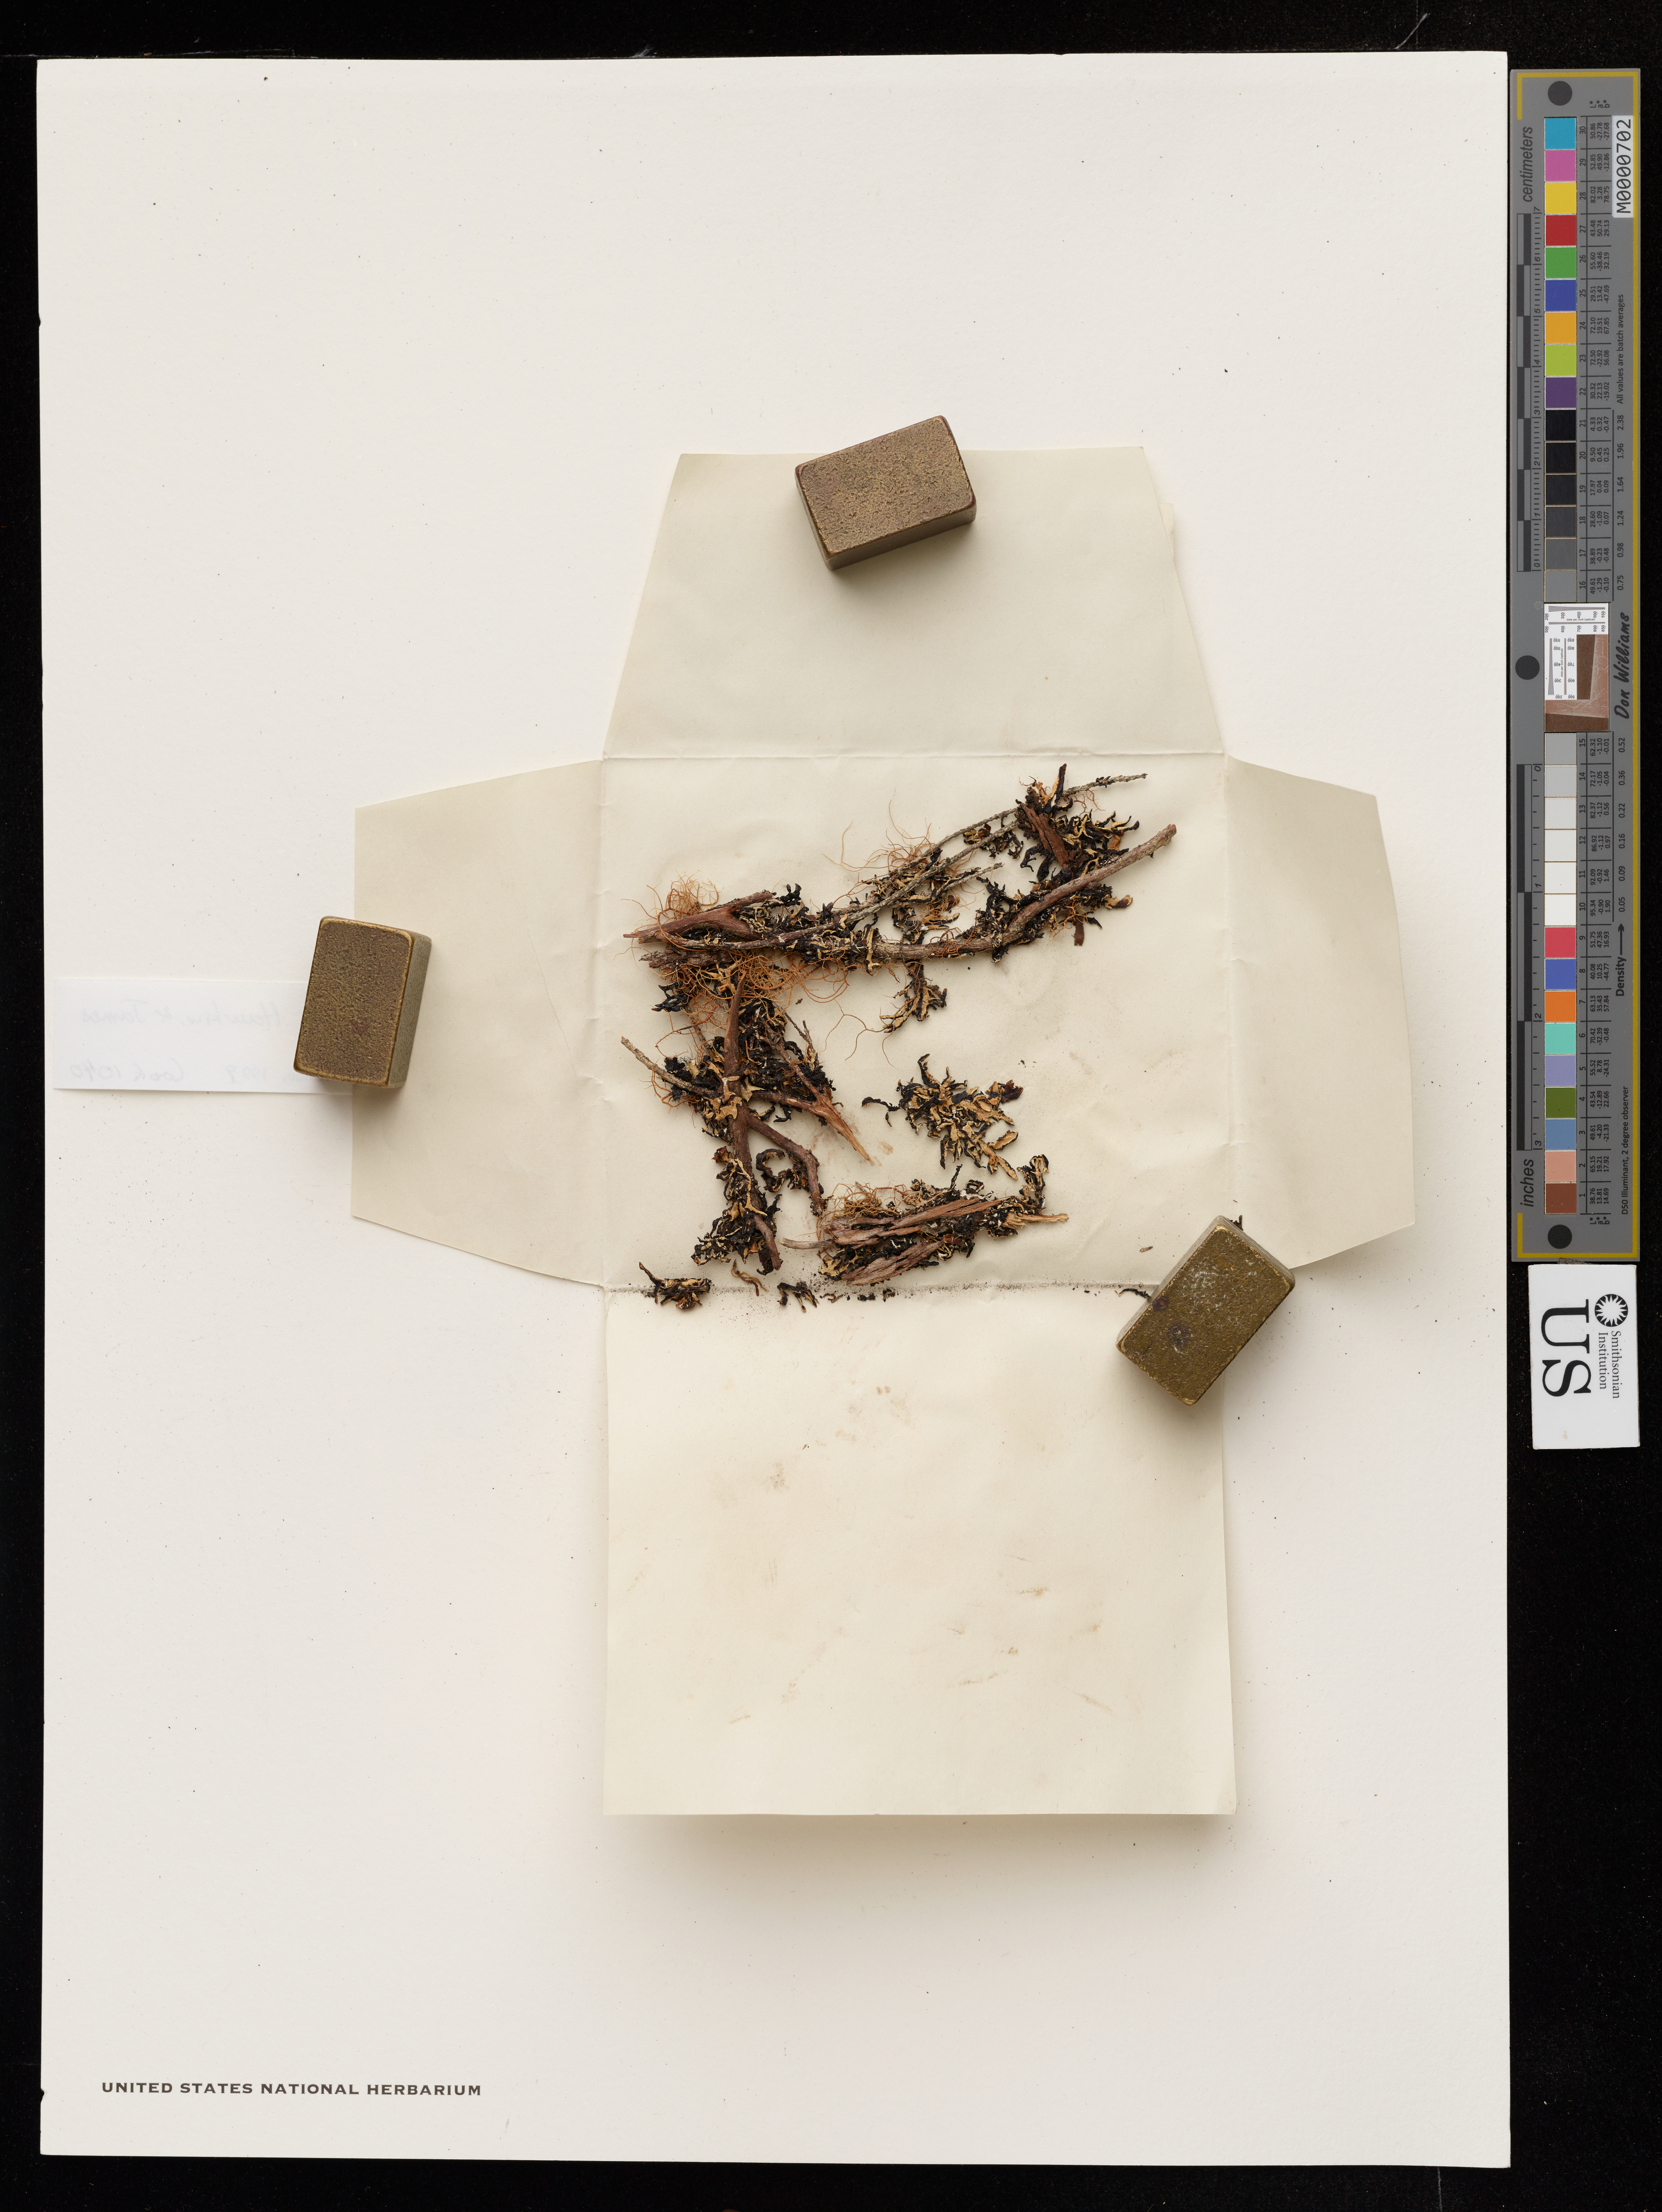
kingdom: Fungi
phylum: Ascomycota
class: Lecanoromycetes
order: Lecanorales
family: Parmeliaceae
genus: Hypogymnia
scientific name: Hypogymnia tavaresii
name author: Hawksw. & James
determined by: McCune, B.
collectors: Alice C. Cook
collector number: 1040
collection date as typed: Sep 1897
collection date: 1897-09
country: Spain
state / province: Canarias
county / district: Santa Cruz de Tenerife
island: Tenerife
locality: Afur